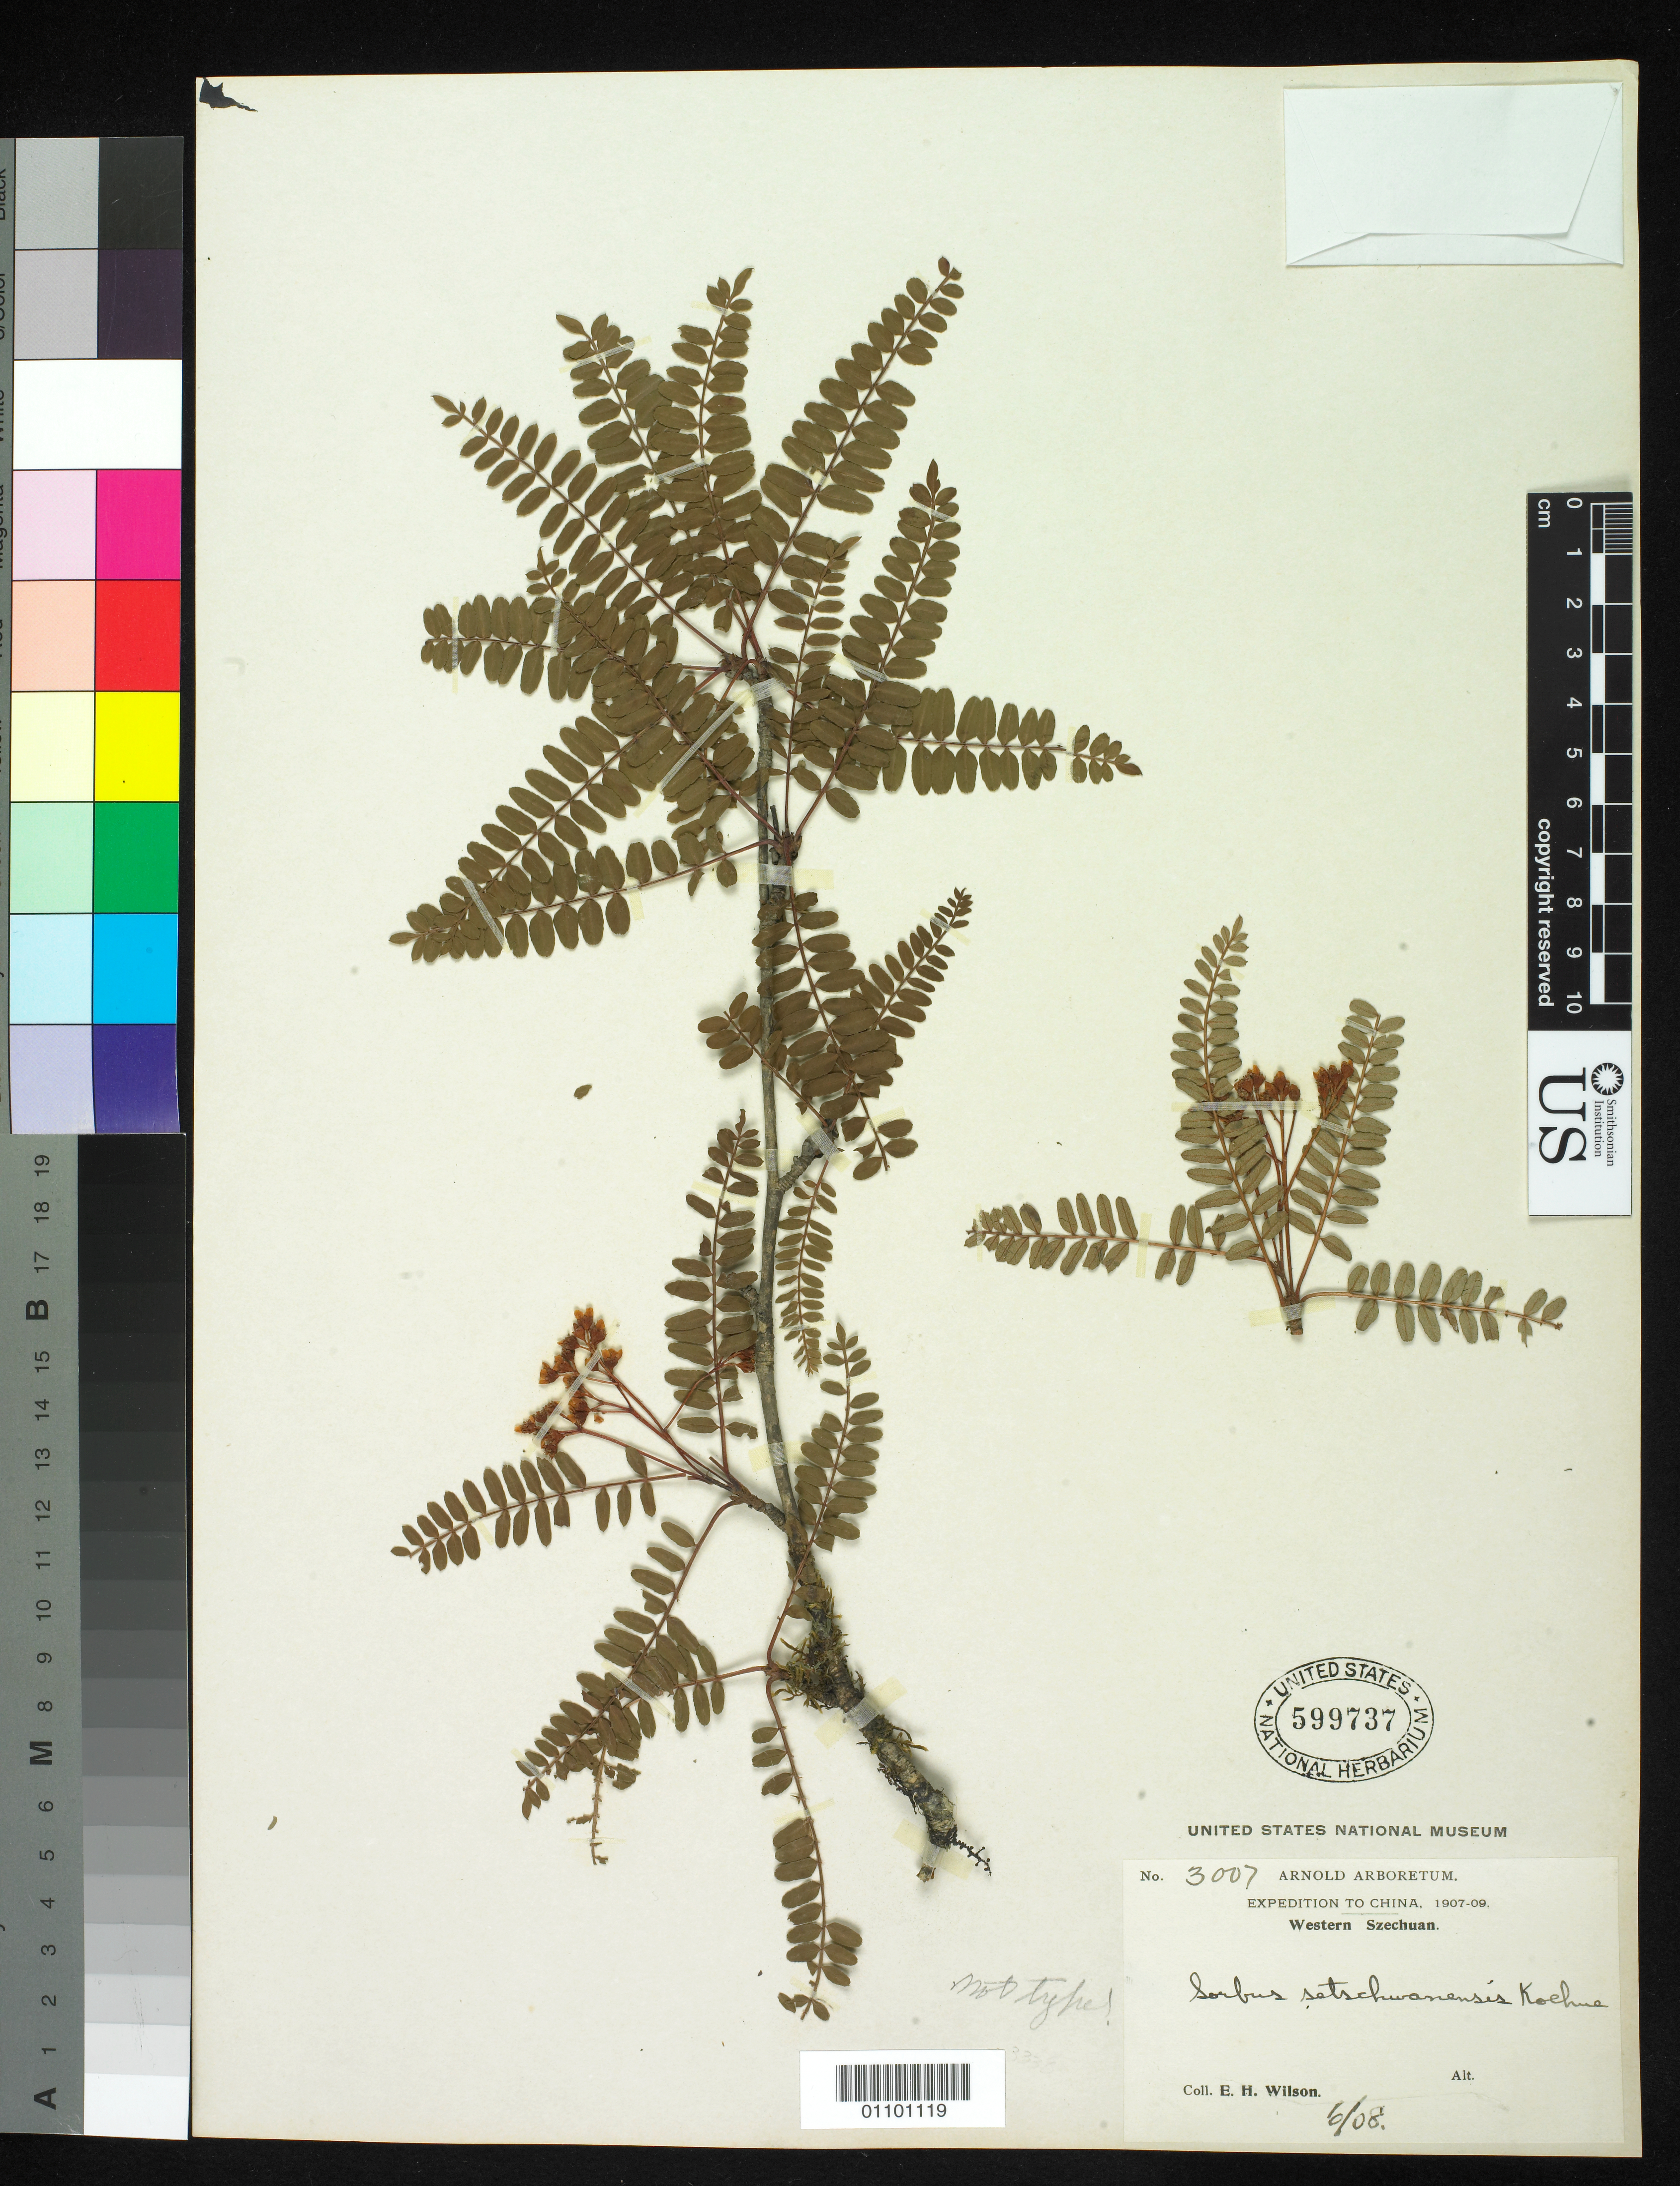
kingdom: Plantae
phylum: Tracheophyta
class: Magnoliopsida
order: Rosales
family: Rosaceae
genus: Sorbus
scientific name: Sorbus setschwanensis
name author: (C.K. Schneid.) Koehne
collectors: E. H. Wilson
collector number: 3007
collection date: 1908-06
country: China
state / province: Sichuan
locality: Western Szechuan.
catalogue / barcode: US 599737